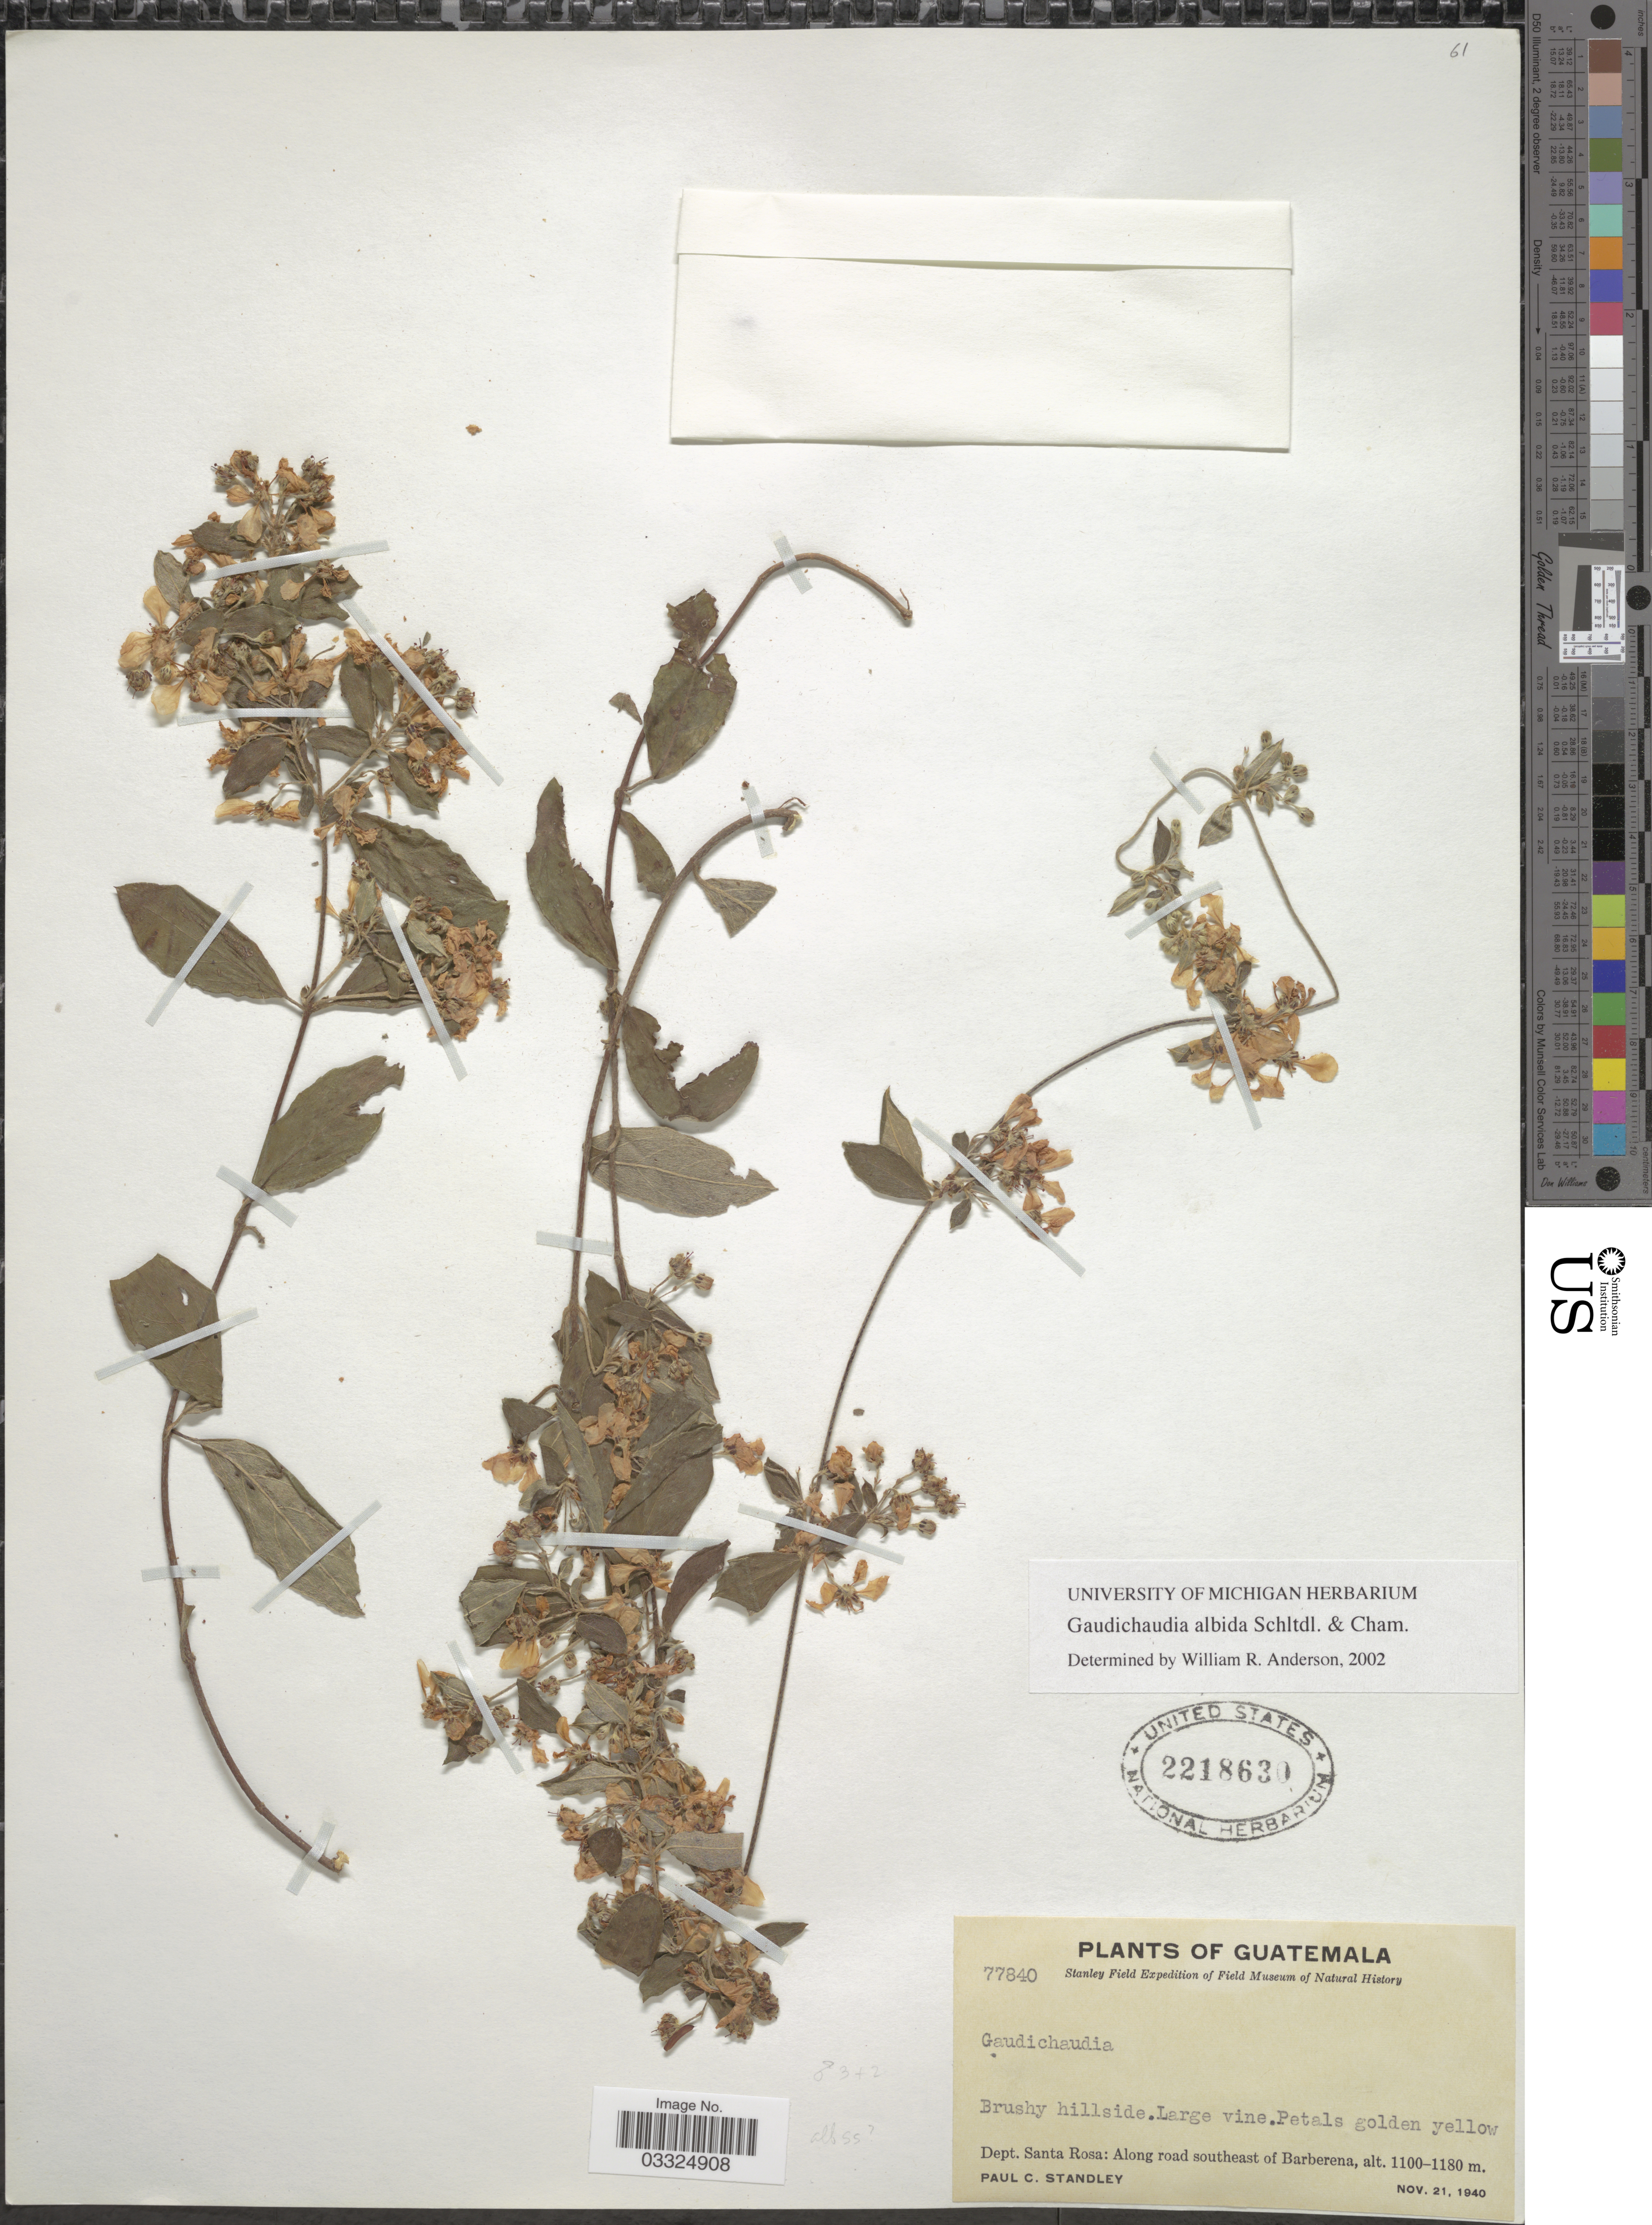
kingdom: Plantae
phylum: Tracheophyta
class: Magnoliopsida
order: Malpighiales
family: Malpighiaceae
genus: Gaudichaudia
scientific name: Gaudichaudia albida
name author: Schltdl. & Cham.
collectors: P. C. Standley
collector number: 77840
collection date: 1940-11-21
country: Guatemala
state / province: Santa Rosa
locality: Dept. Santa Rosa: Along road southeast of Barberena.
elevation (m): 1100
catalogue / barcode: US 2218630